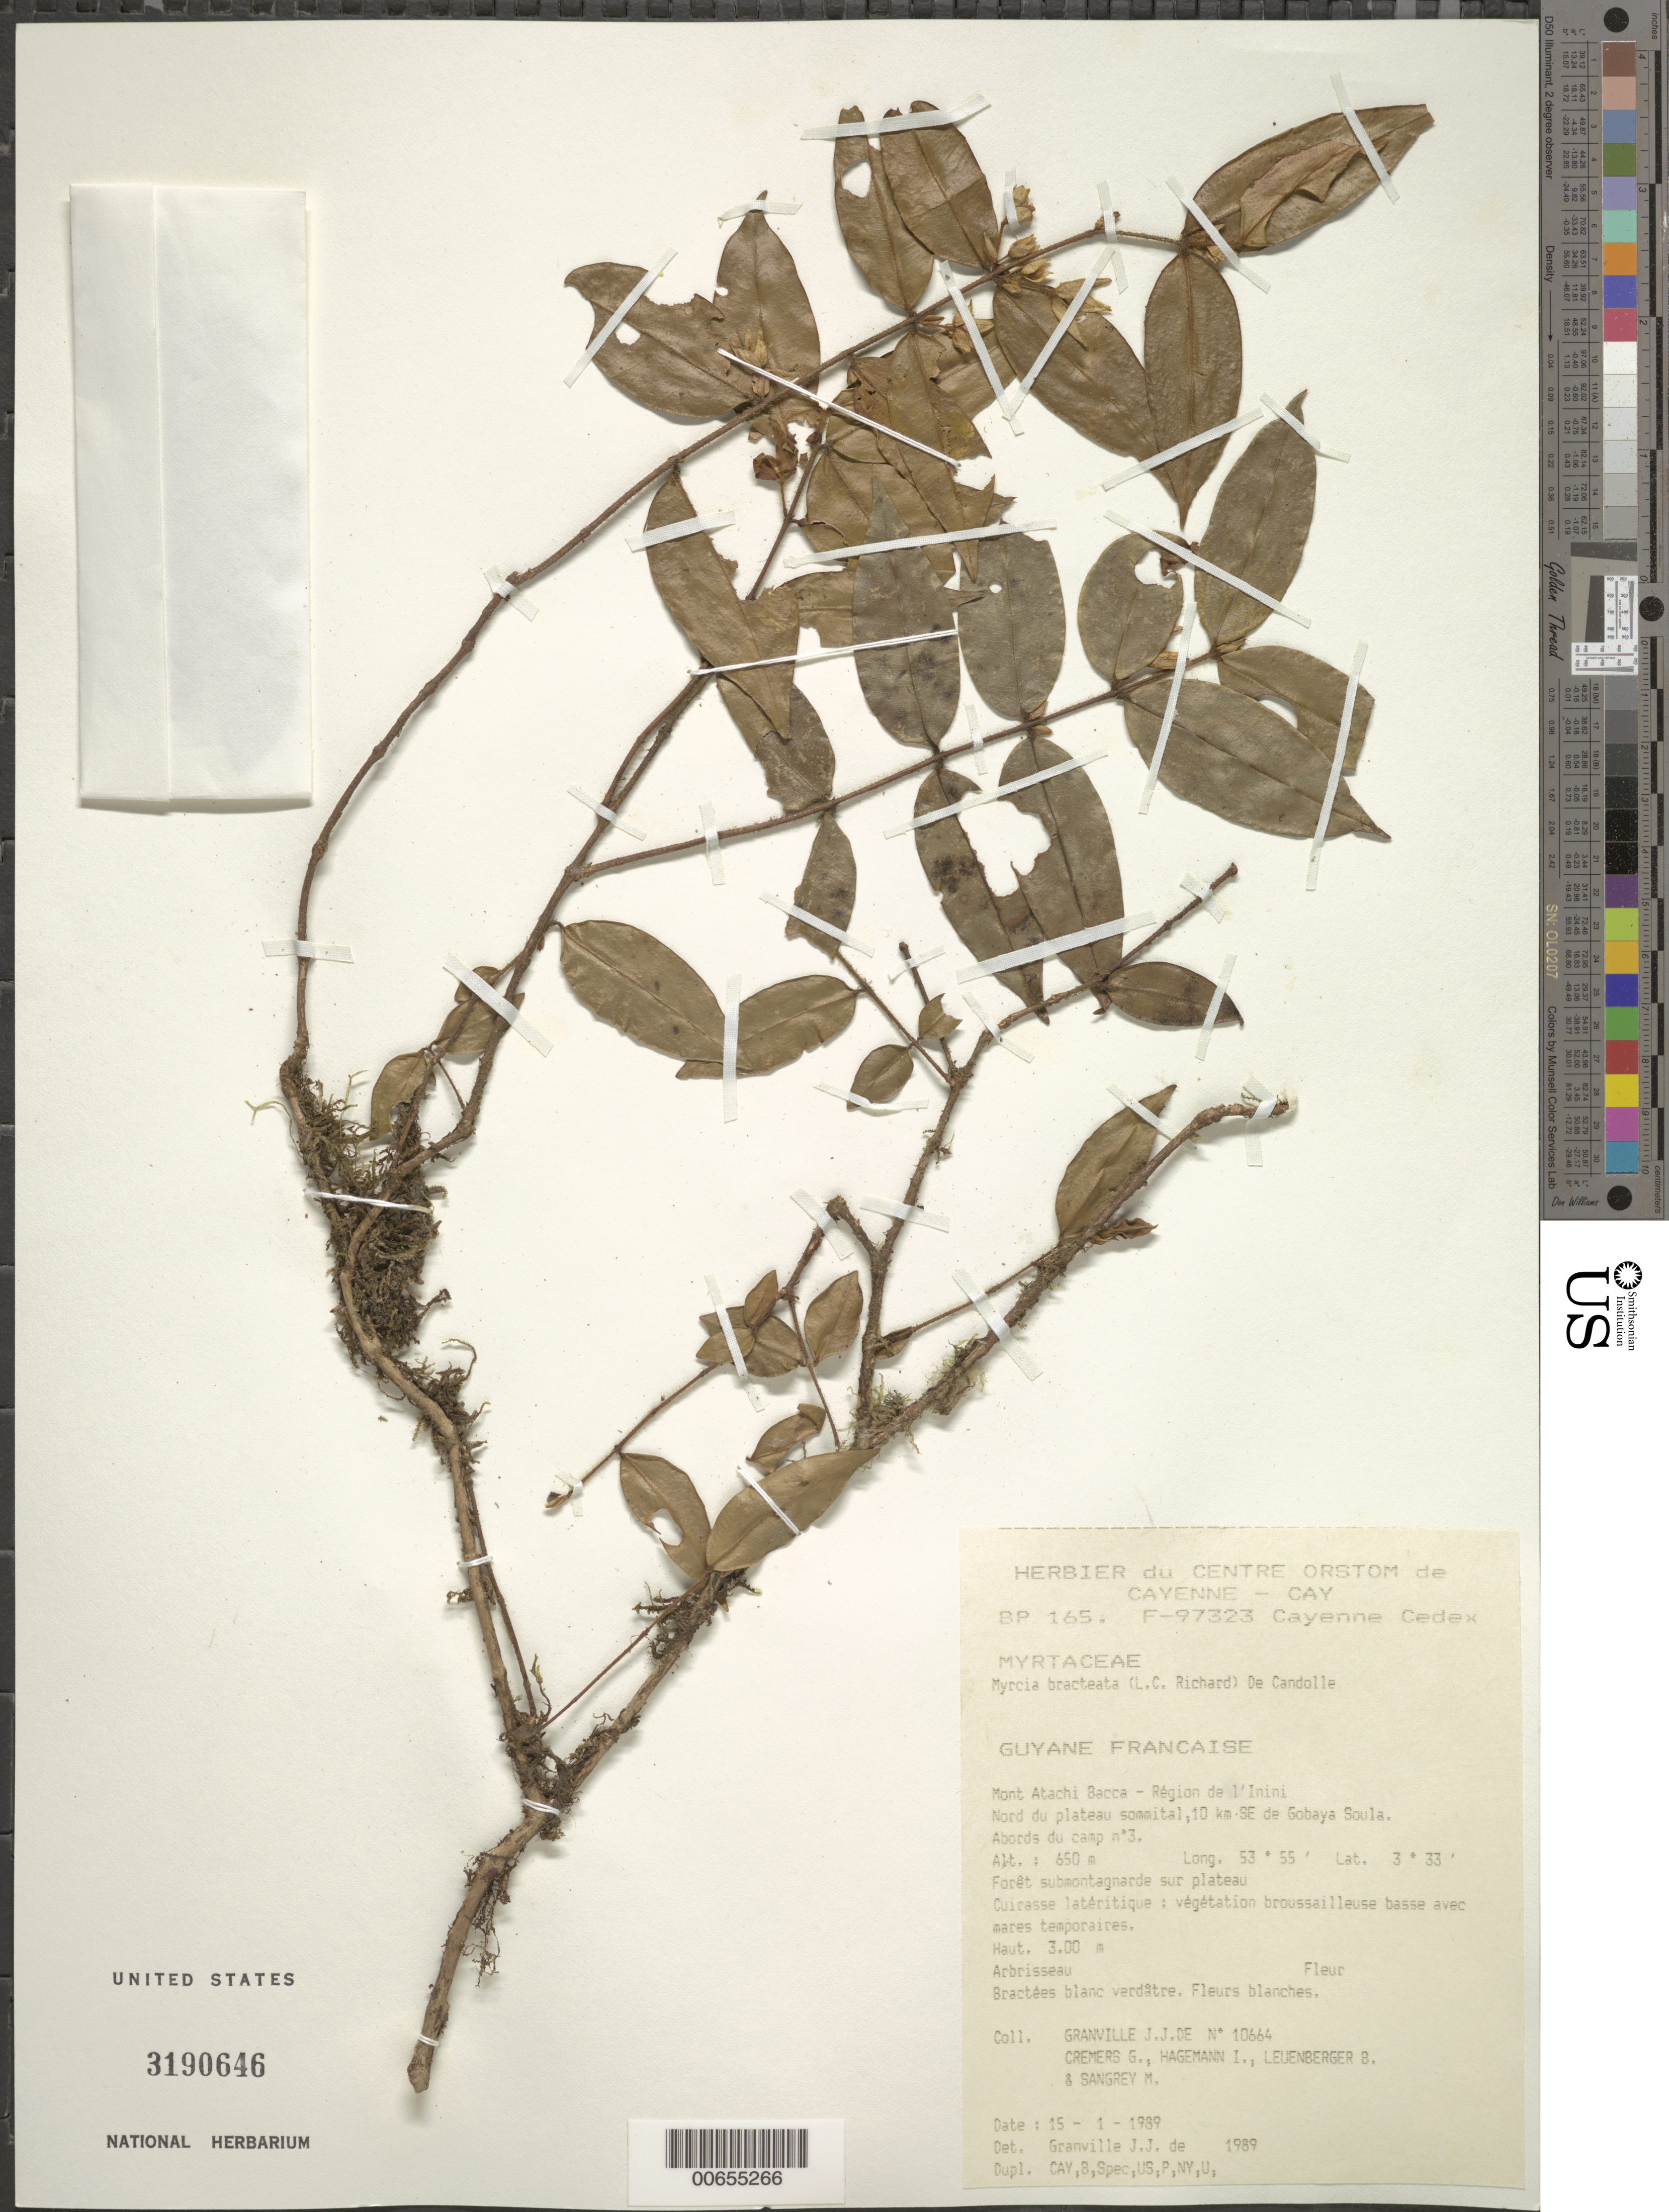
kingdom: Plantae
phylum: Tracheophyta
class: Magnoliopsida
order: Myrtales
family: Myrtaceae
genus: Myrcia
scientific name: Myrcia bracteata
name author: (Rich.) DC.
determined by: Granville, J. J. de, (CAY), Institut de Recherche pour le Developpement (IRD) (FRENCH GUIANA)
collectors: J.-J. de Granville, G. Cremers, J. Hagemann, B. E. Leuenberger & M. S. Sangrey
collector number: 10664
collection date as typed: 15-Jan-89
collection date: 1989-01-15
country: French Guiana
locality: Mont Atachi Bacca, région de l'Inini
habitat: Submontane forest on plateau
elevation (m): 650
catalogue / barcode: US 3190646